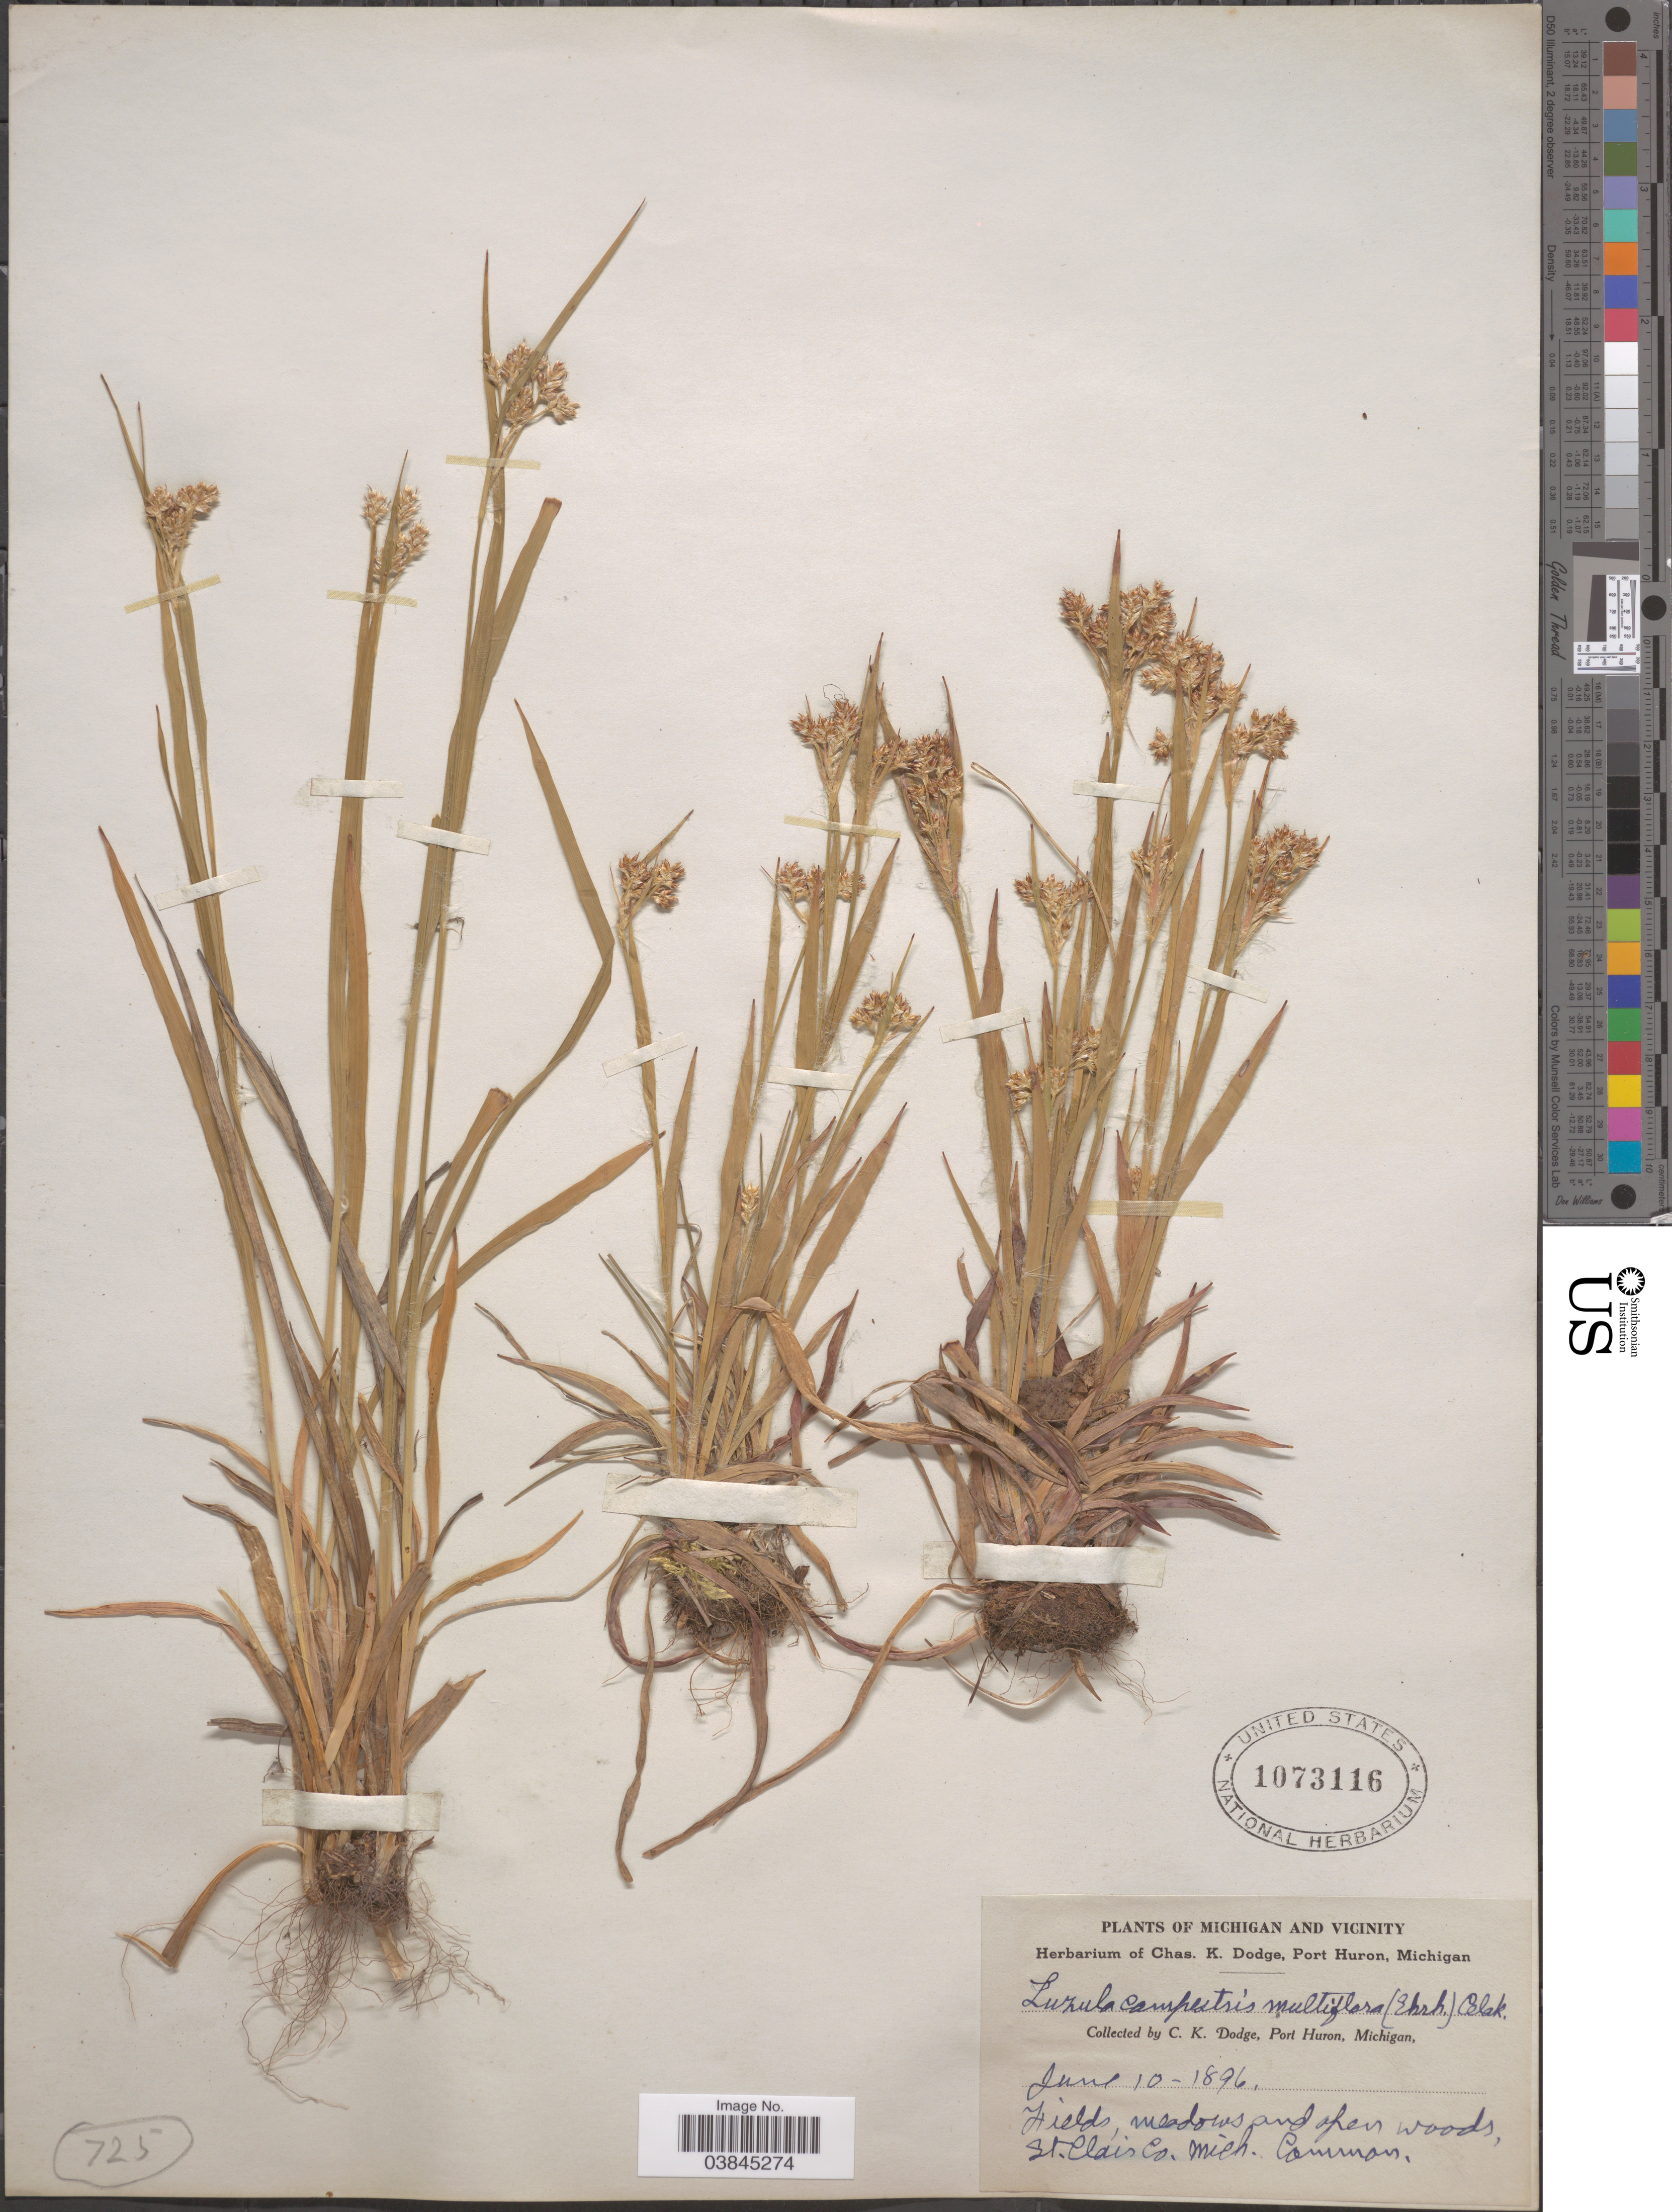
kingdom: Plantae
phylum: Tracheophyta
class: Liliopsida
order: Poales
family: Juncaceae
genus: Luzula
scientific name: Luzula campestris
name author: (L.) DC.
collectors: C. Dodge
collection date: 1896-06-10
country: United States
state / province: Michigan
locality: Michigan and vicinity. St. Clair Co.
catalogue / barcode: US 1073116